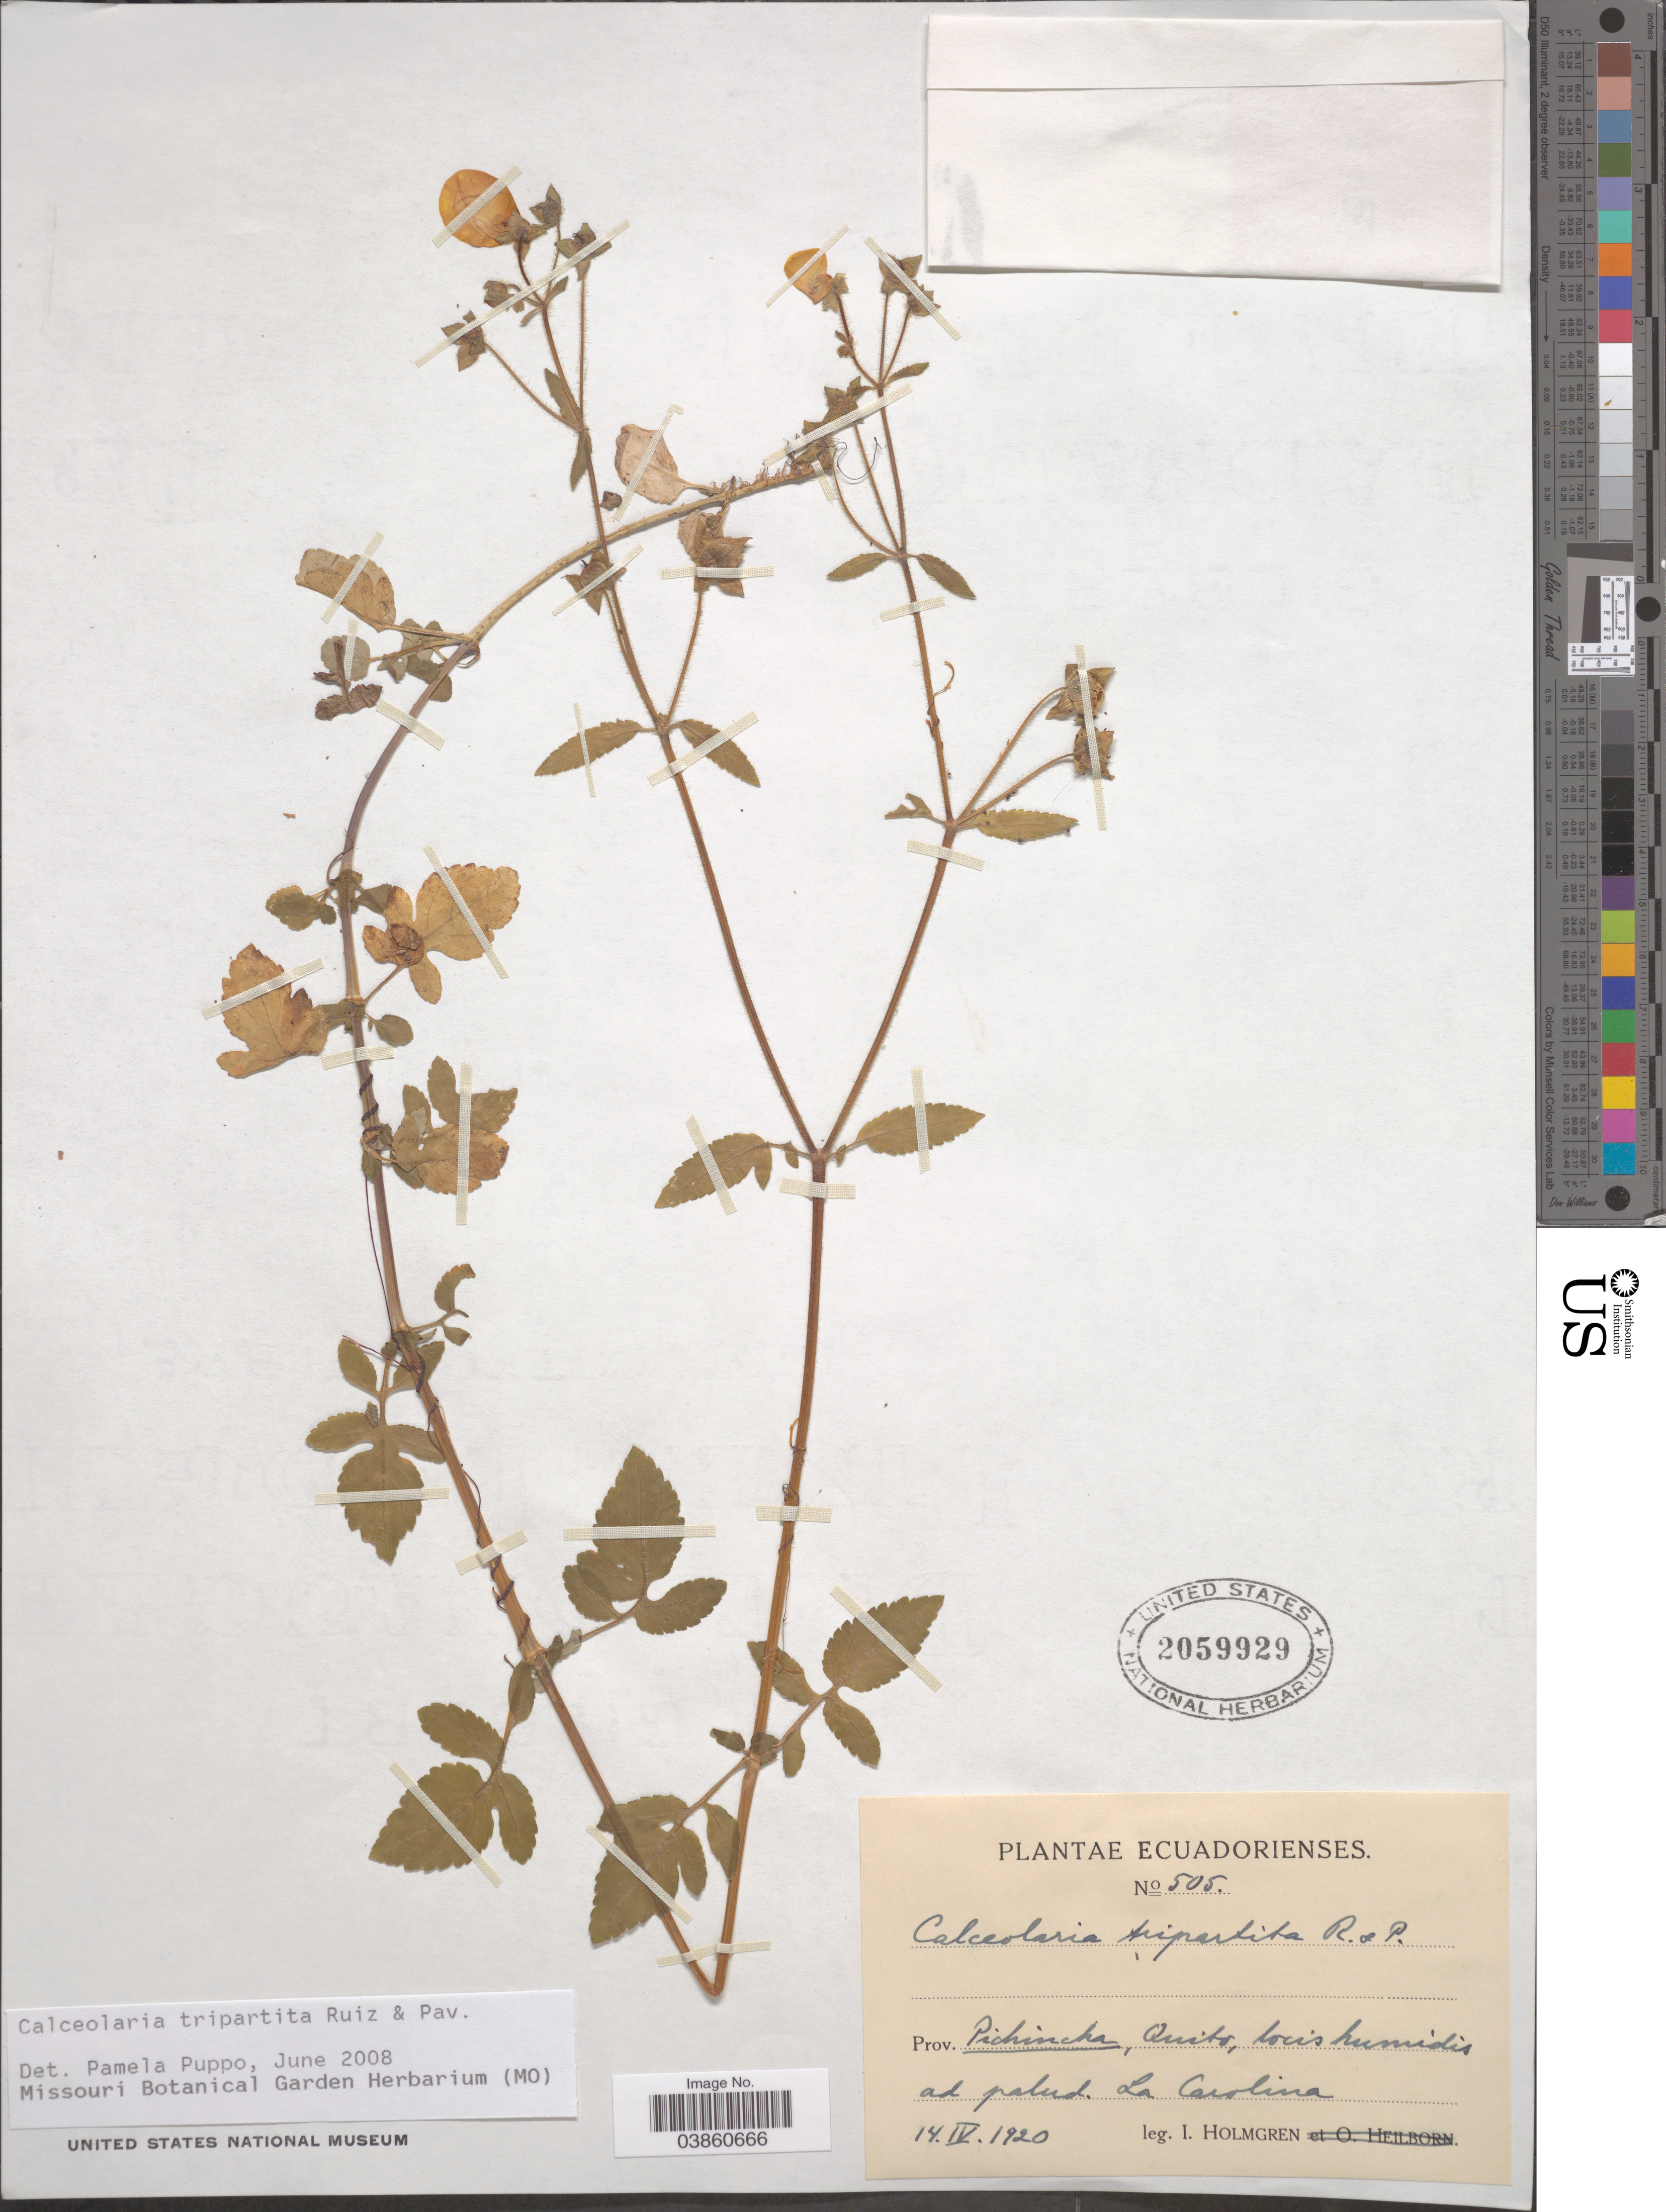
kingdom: Plantae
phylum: Tracheophyta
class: Magnoliopsida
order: Lamiales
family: Calceolariaceae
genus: Calceolaria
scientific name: Calceolaria tripartita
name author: Ruiz & Pav.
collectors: I. Holmgren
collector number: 505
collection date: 1920-04-14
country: Ecuador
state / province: Pichincha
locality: Quito, locis humidis ad palud. La Carolina.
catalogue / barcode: US 2059929